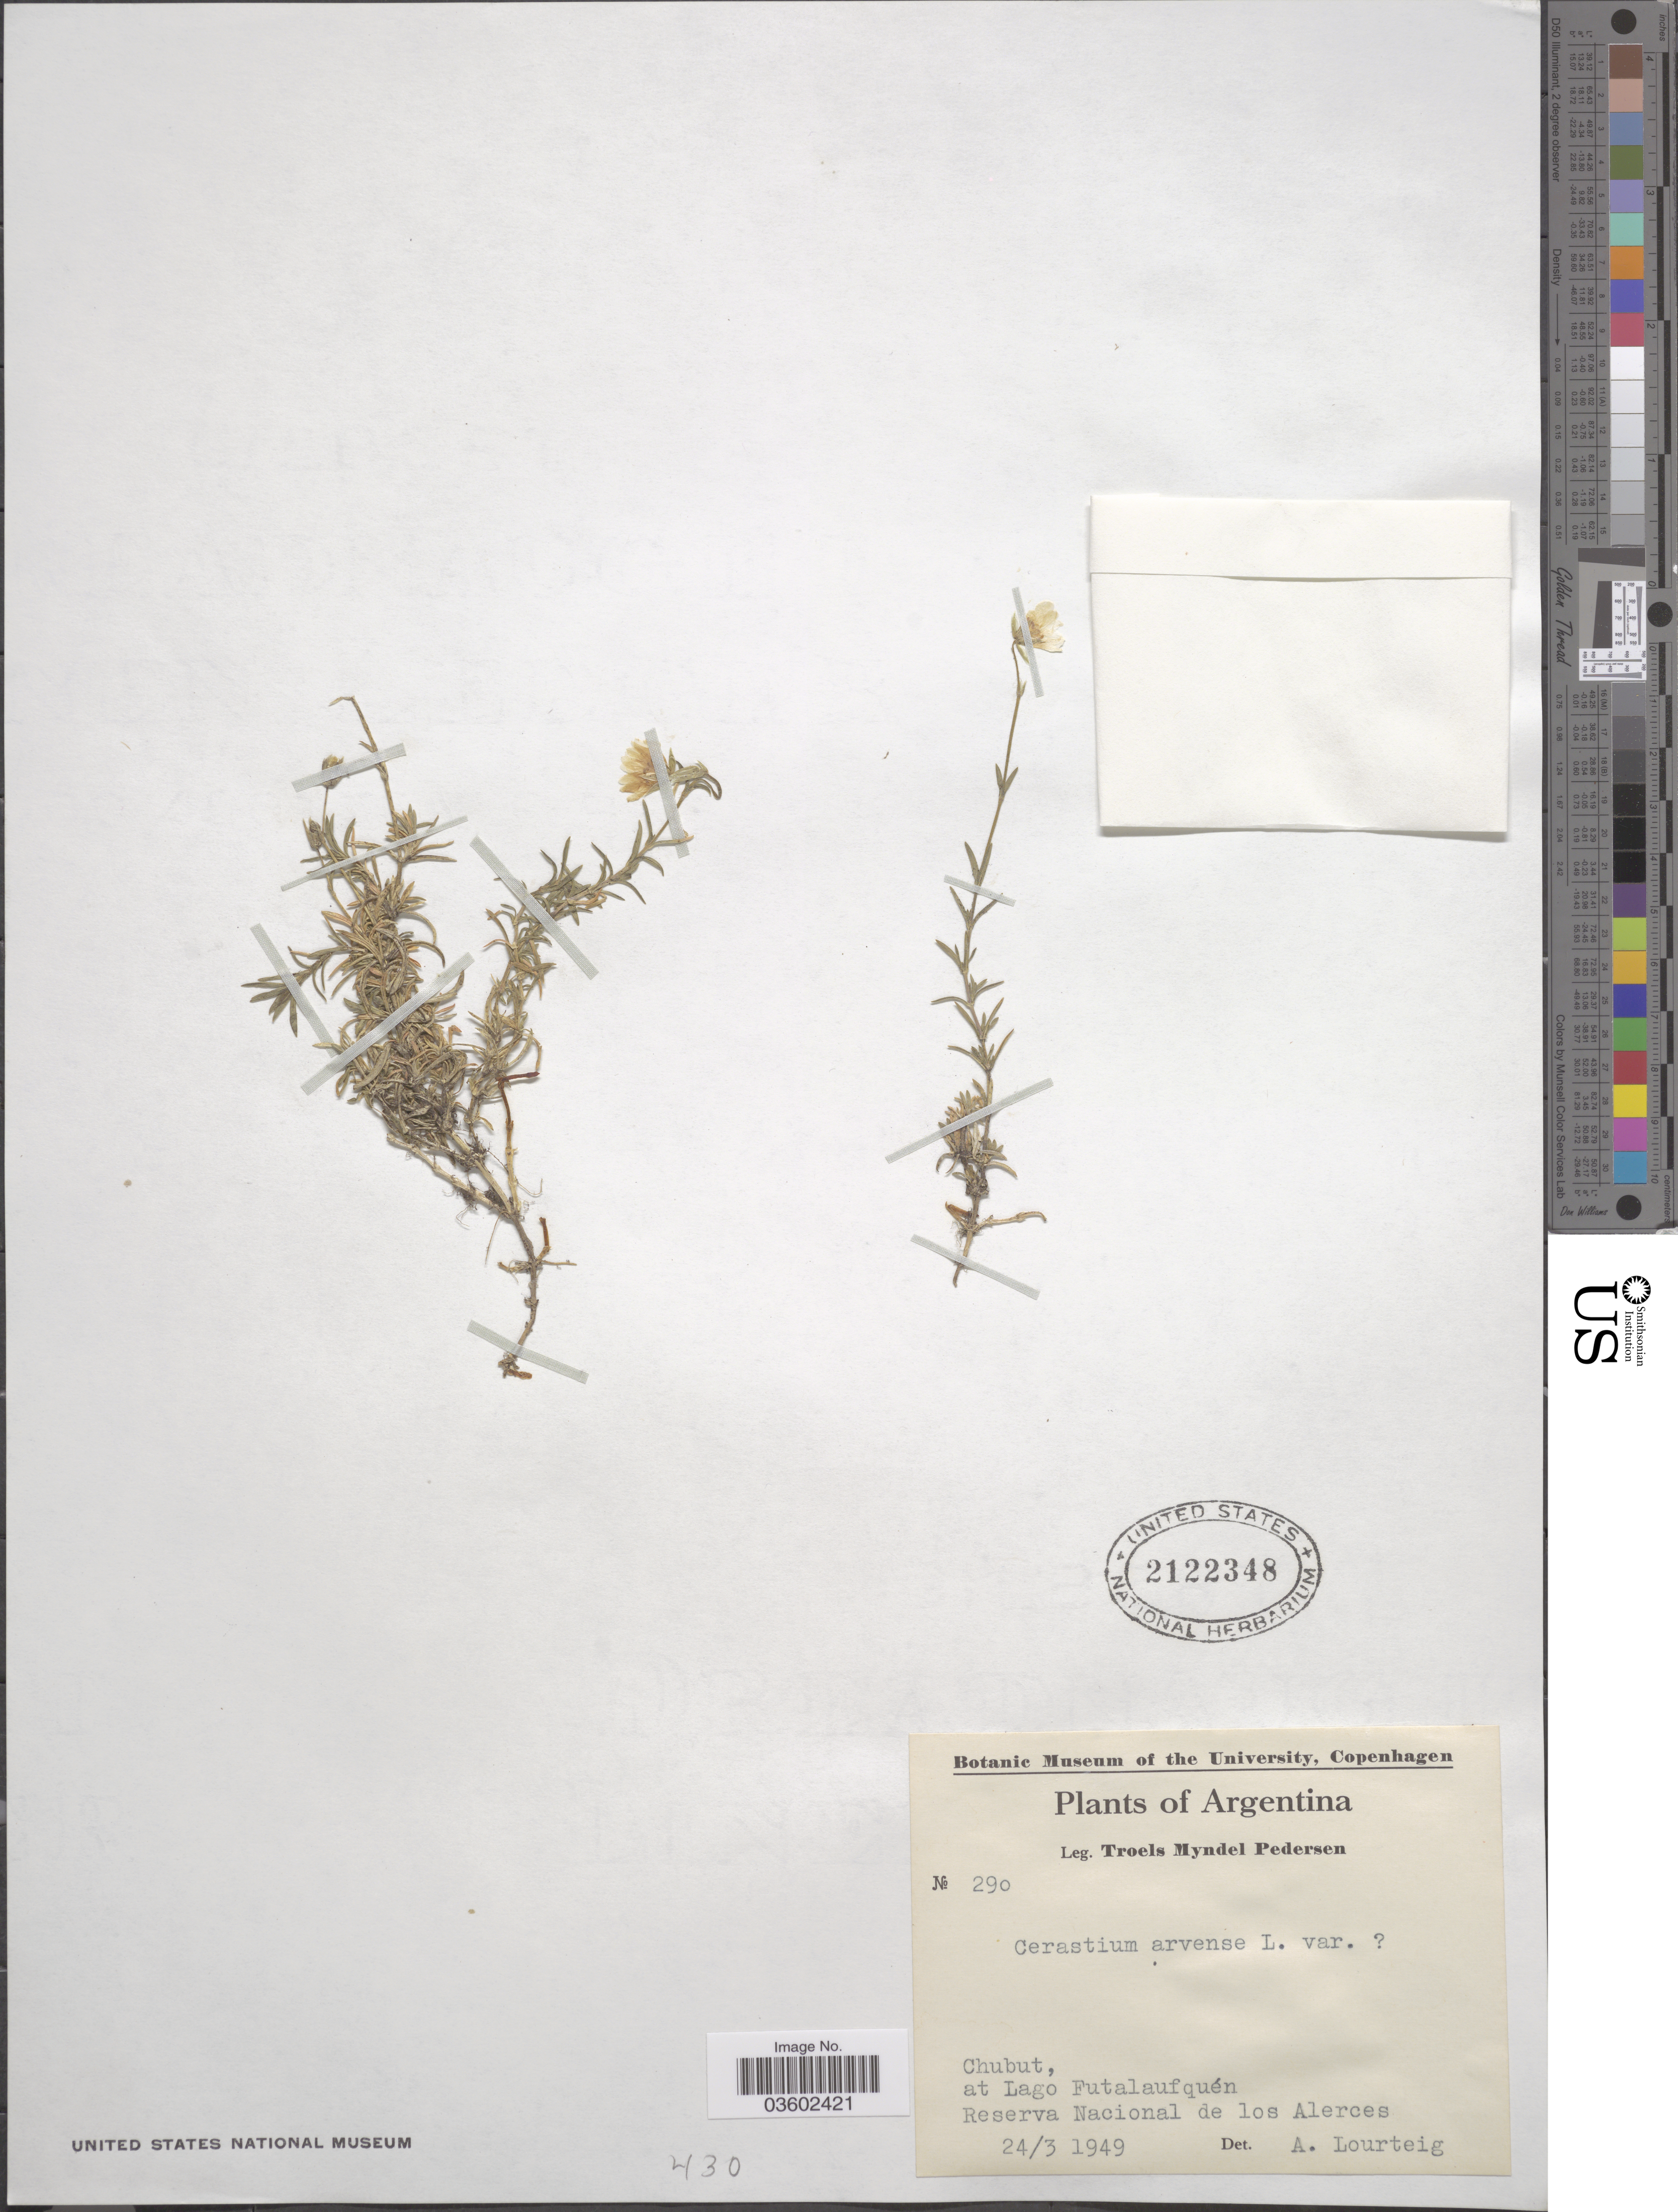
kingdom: Plantae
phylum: Tracheophyta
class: Magnoliopsida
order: Caryophyllales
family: Caryophyllaceae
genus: Cerastium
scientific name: Cerastium arvense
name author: L.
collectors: T. Pederson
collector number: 290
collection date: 1949-03-24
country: Argentina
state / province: Chubut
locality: At Lago Futalaufquén. Reserva Nacional de los Alerces.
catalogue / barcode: US 2122348